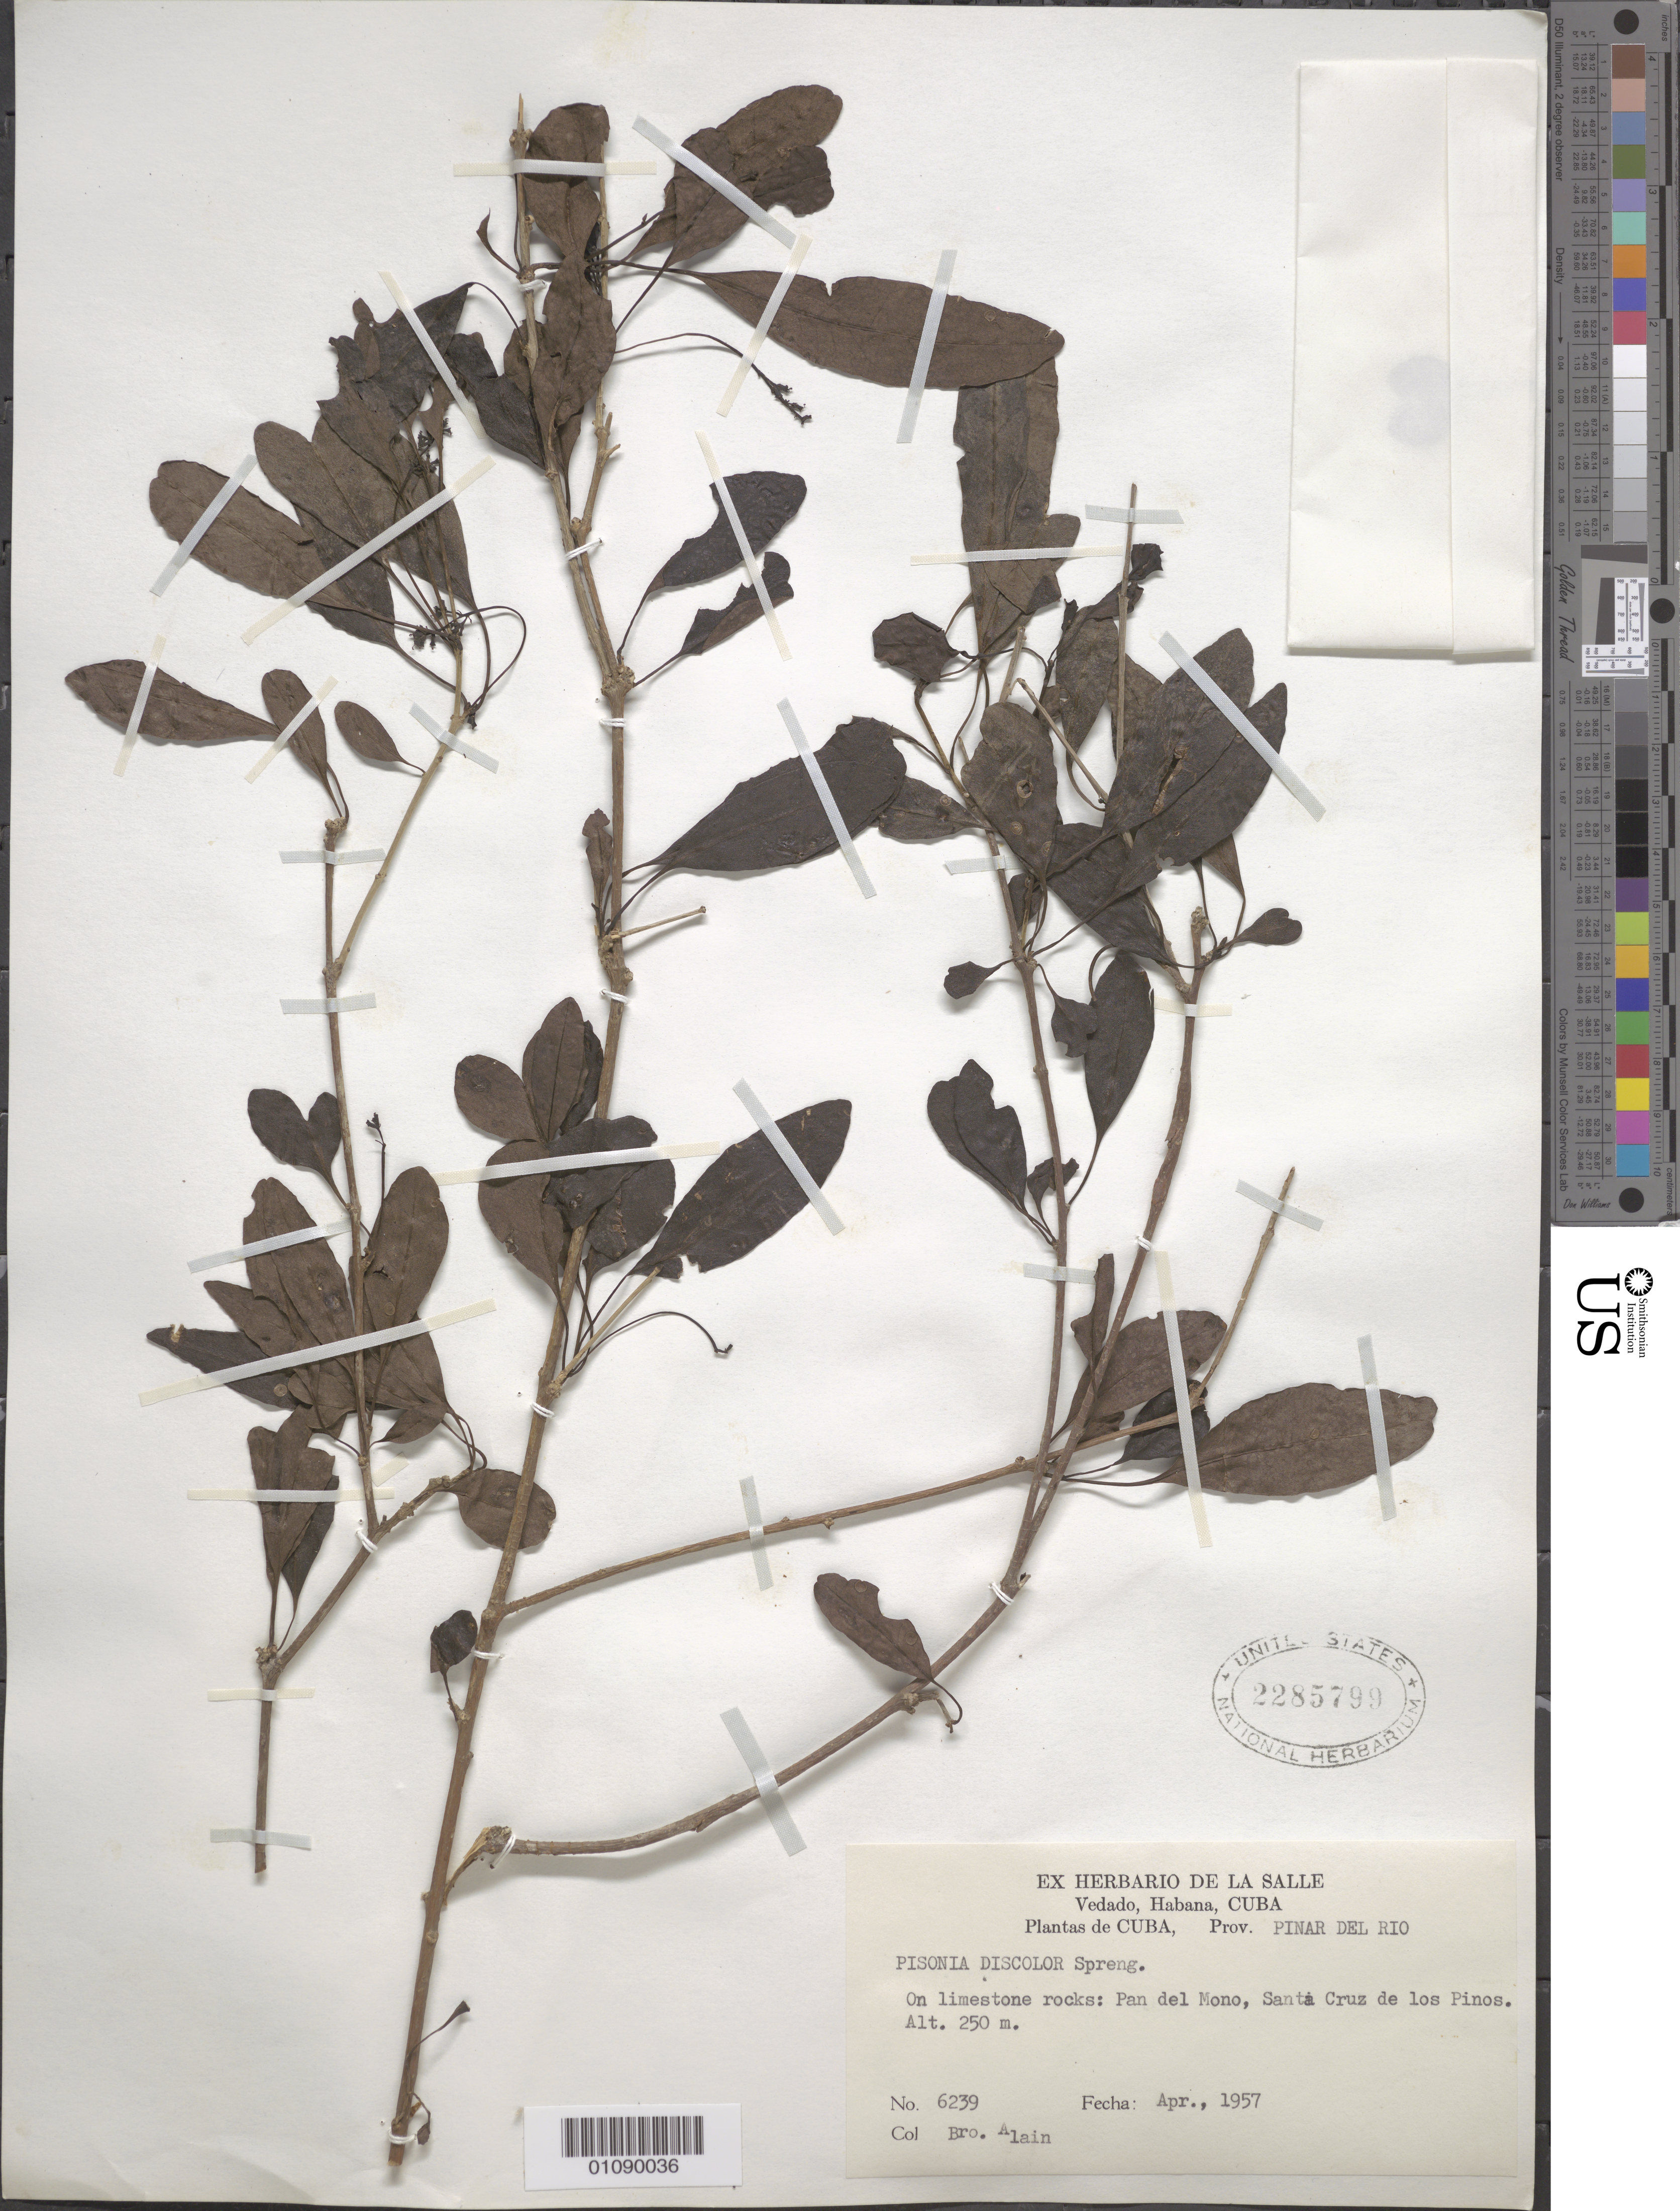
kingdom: Plantae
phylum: Tracheophyta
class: Magnoliopsida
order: Caryophyllales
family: Nyctaginaceae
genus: Guapira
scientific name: Guapira discolor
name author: (Spreng.) Little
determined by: Strong, Mark T., (BOT), Smithsonian Institution - National Museum of Natural History (UNITED STATES)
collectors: A. H. Liogier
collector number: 6239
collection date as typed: Apr 1957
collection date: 1957-04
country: Cuba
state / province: Pinar del Rio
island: Cuba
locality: Santa Cruz de los Pinos, Pan del Mono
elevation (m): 250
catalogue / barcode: US 2285799